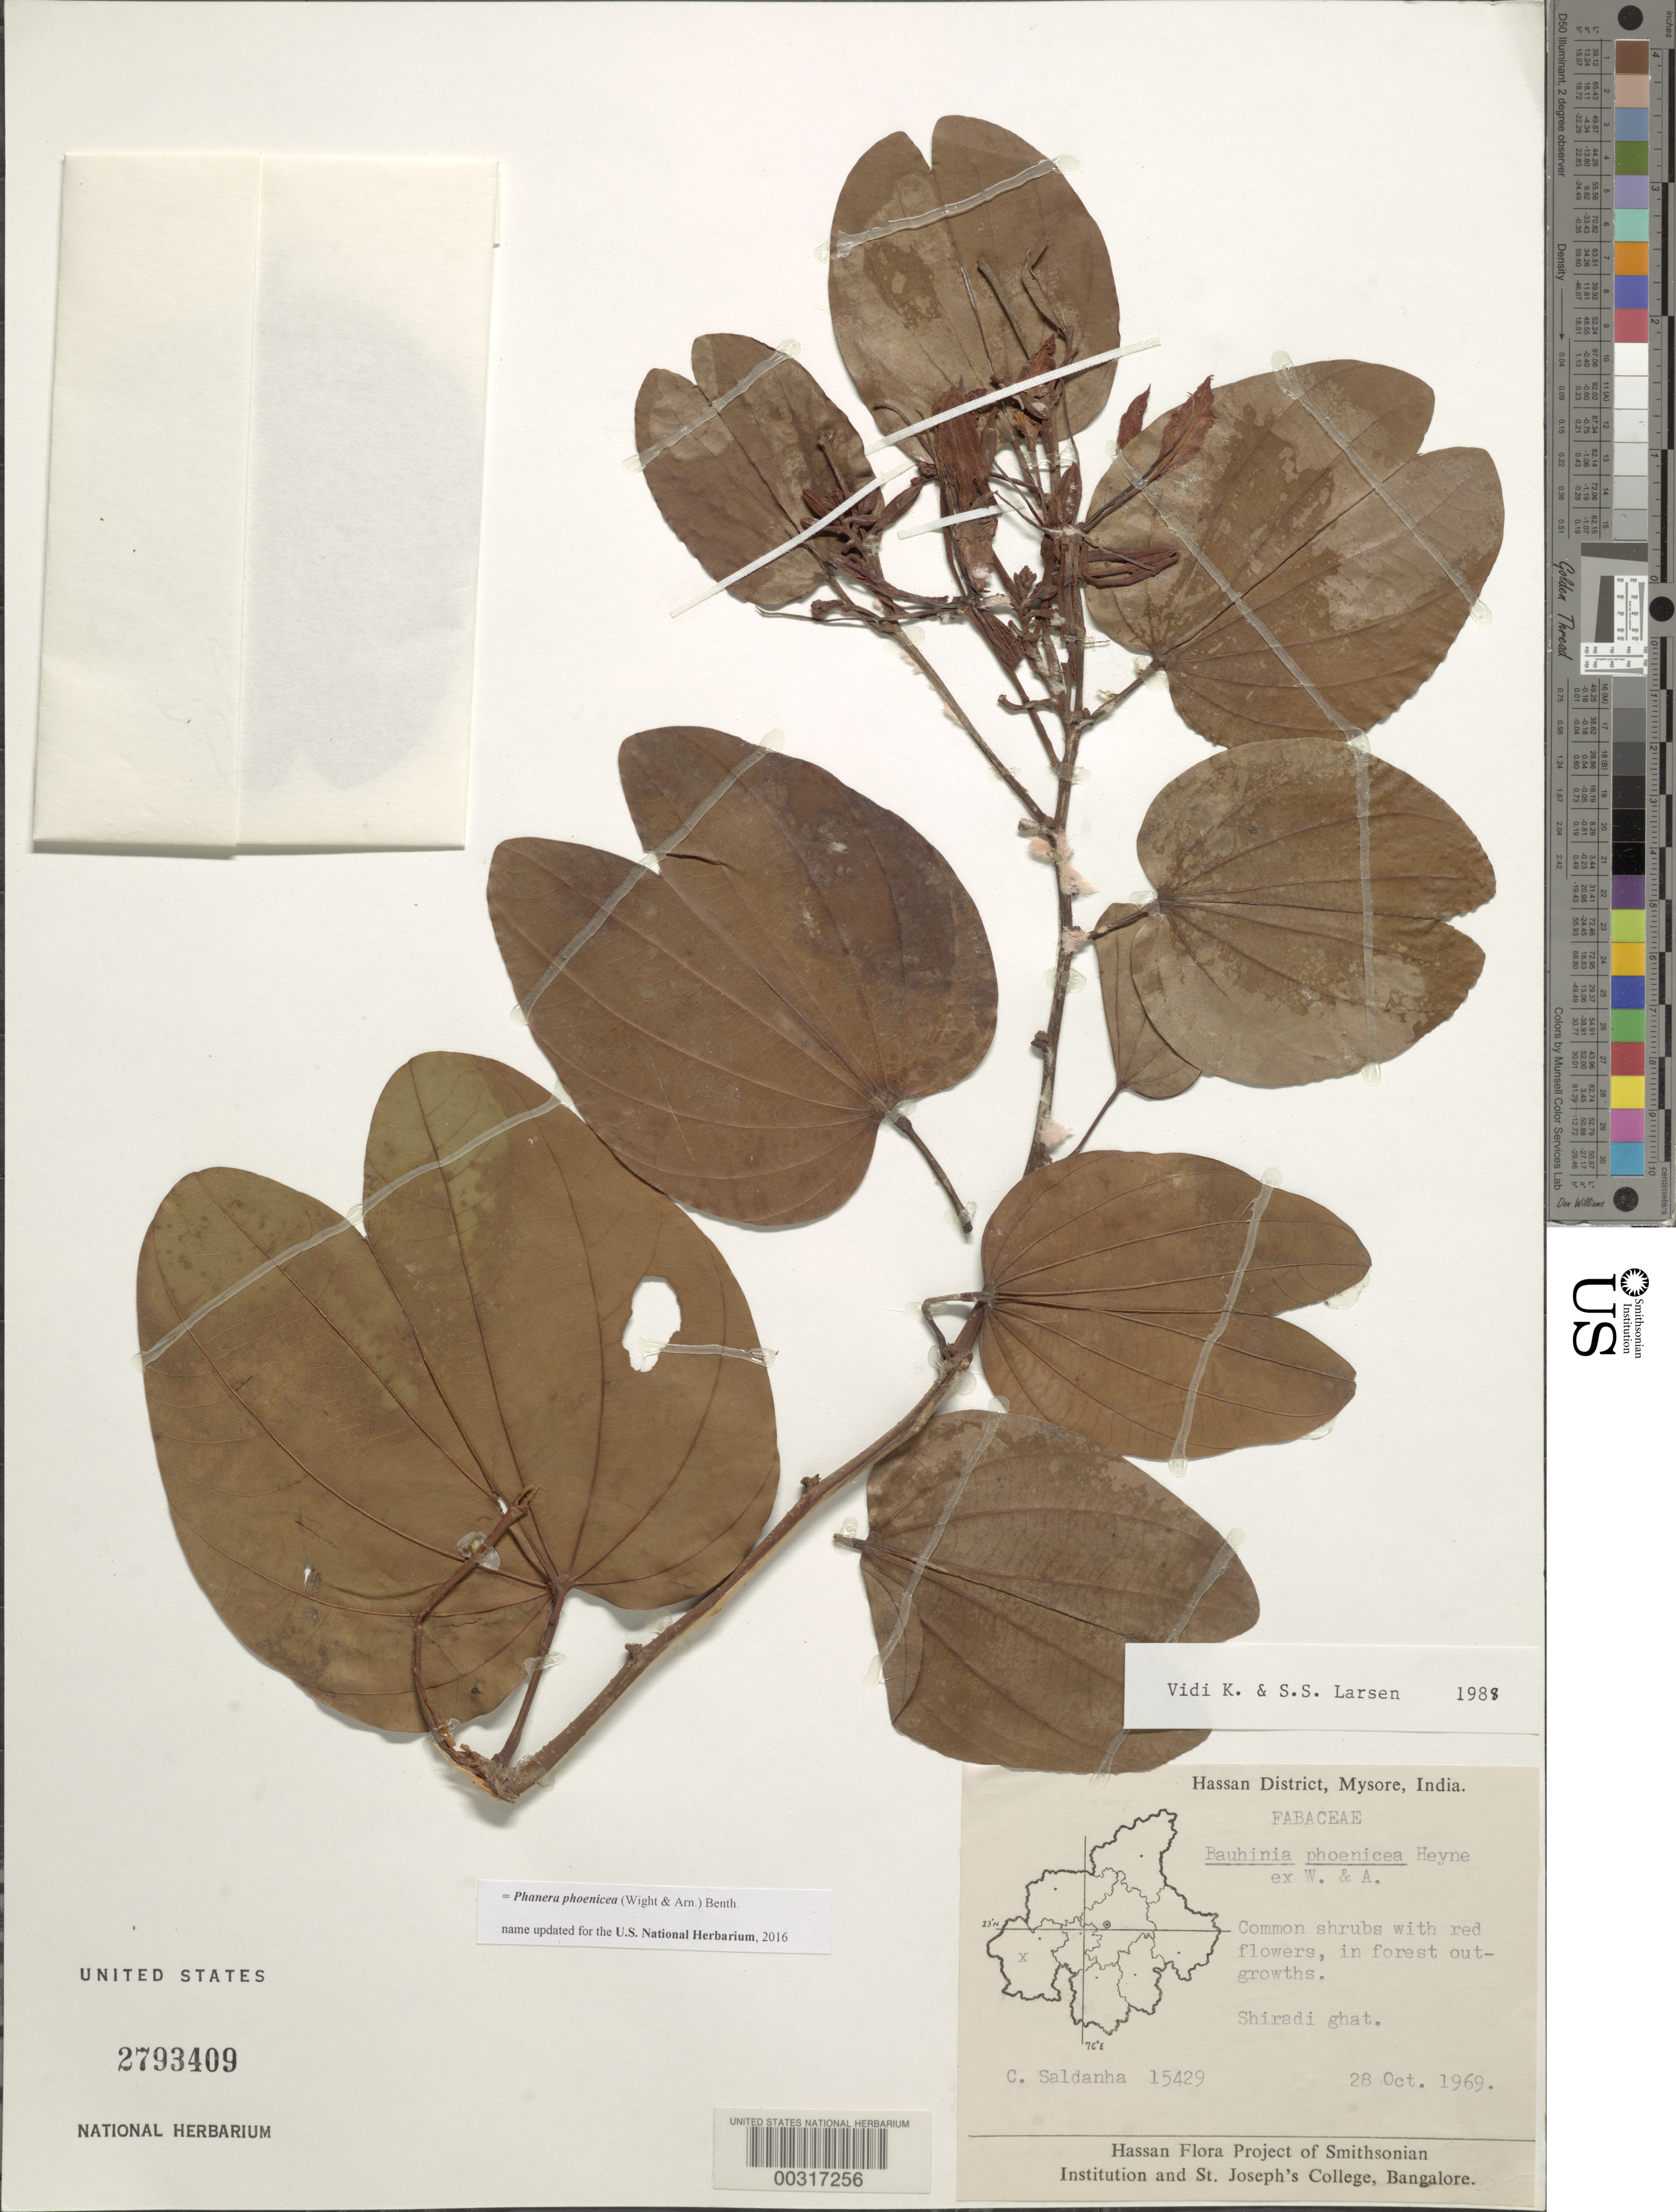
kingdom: Plantae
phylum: Tracheophyta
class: Magnoliopsida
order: Fabales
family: Fabaceae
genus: Phanera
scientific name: Phanera phoenicea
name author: Benth.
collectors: C. J. Saldanha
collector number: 15429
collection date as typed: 28 Oct 1969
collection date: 1969-10-28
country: India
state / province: Karnataka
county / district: Hassan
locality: Shiradi ghat, mysore state [mysore state = karnataka.]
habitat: In forest out-growths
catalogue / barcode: US 2793409